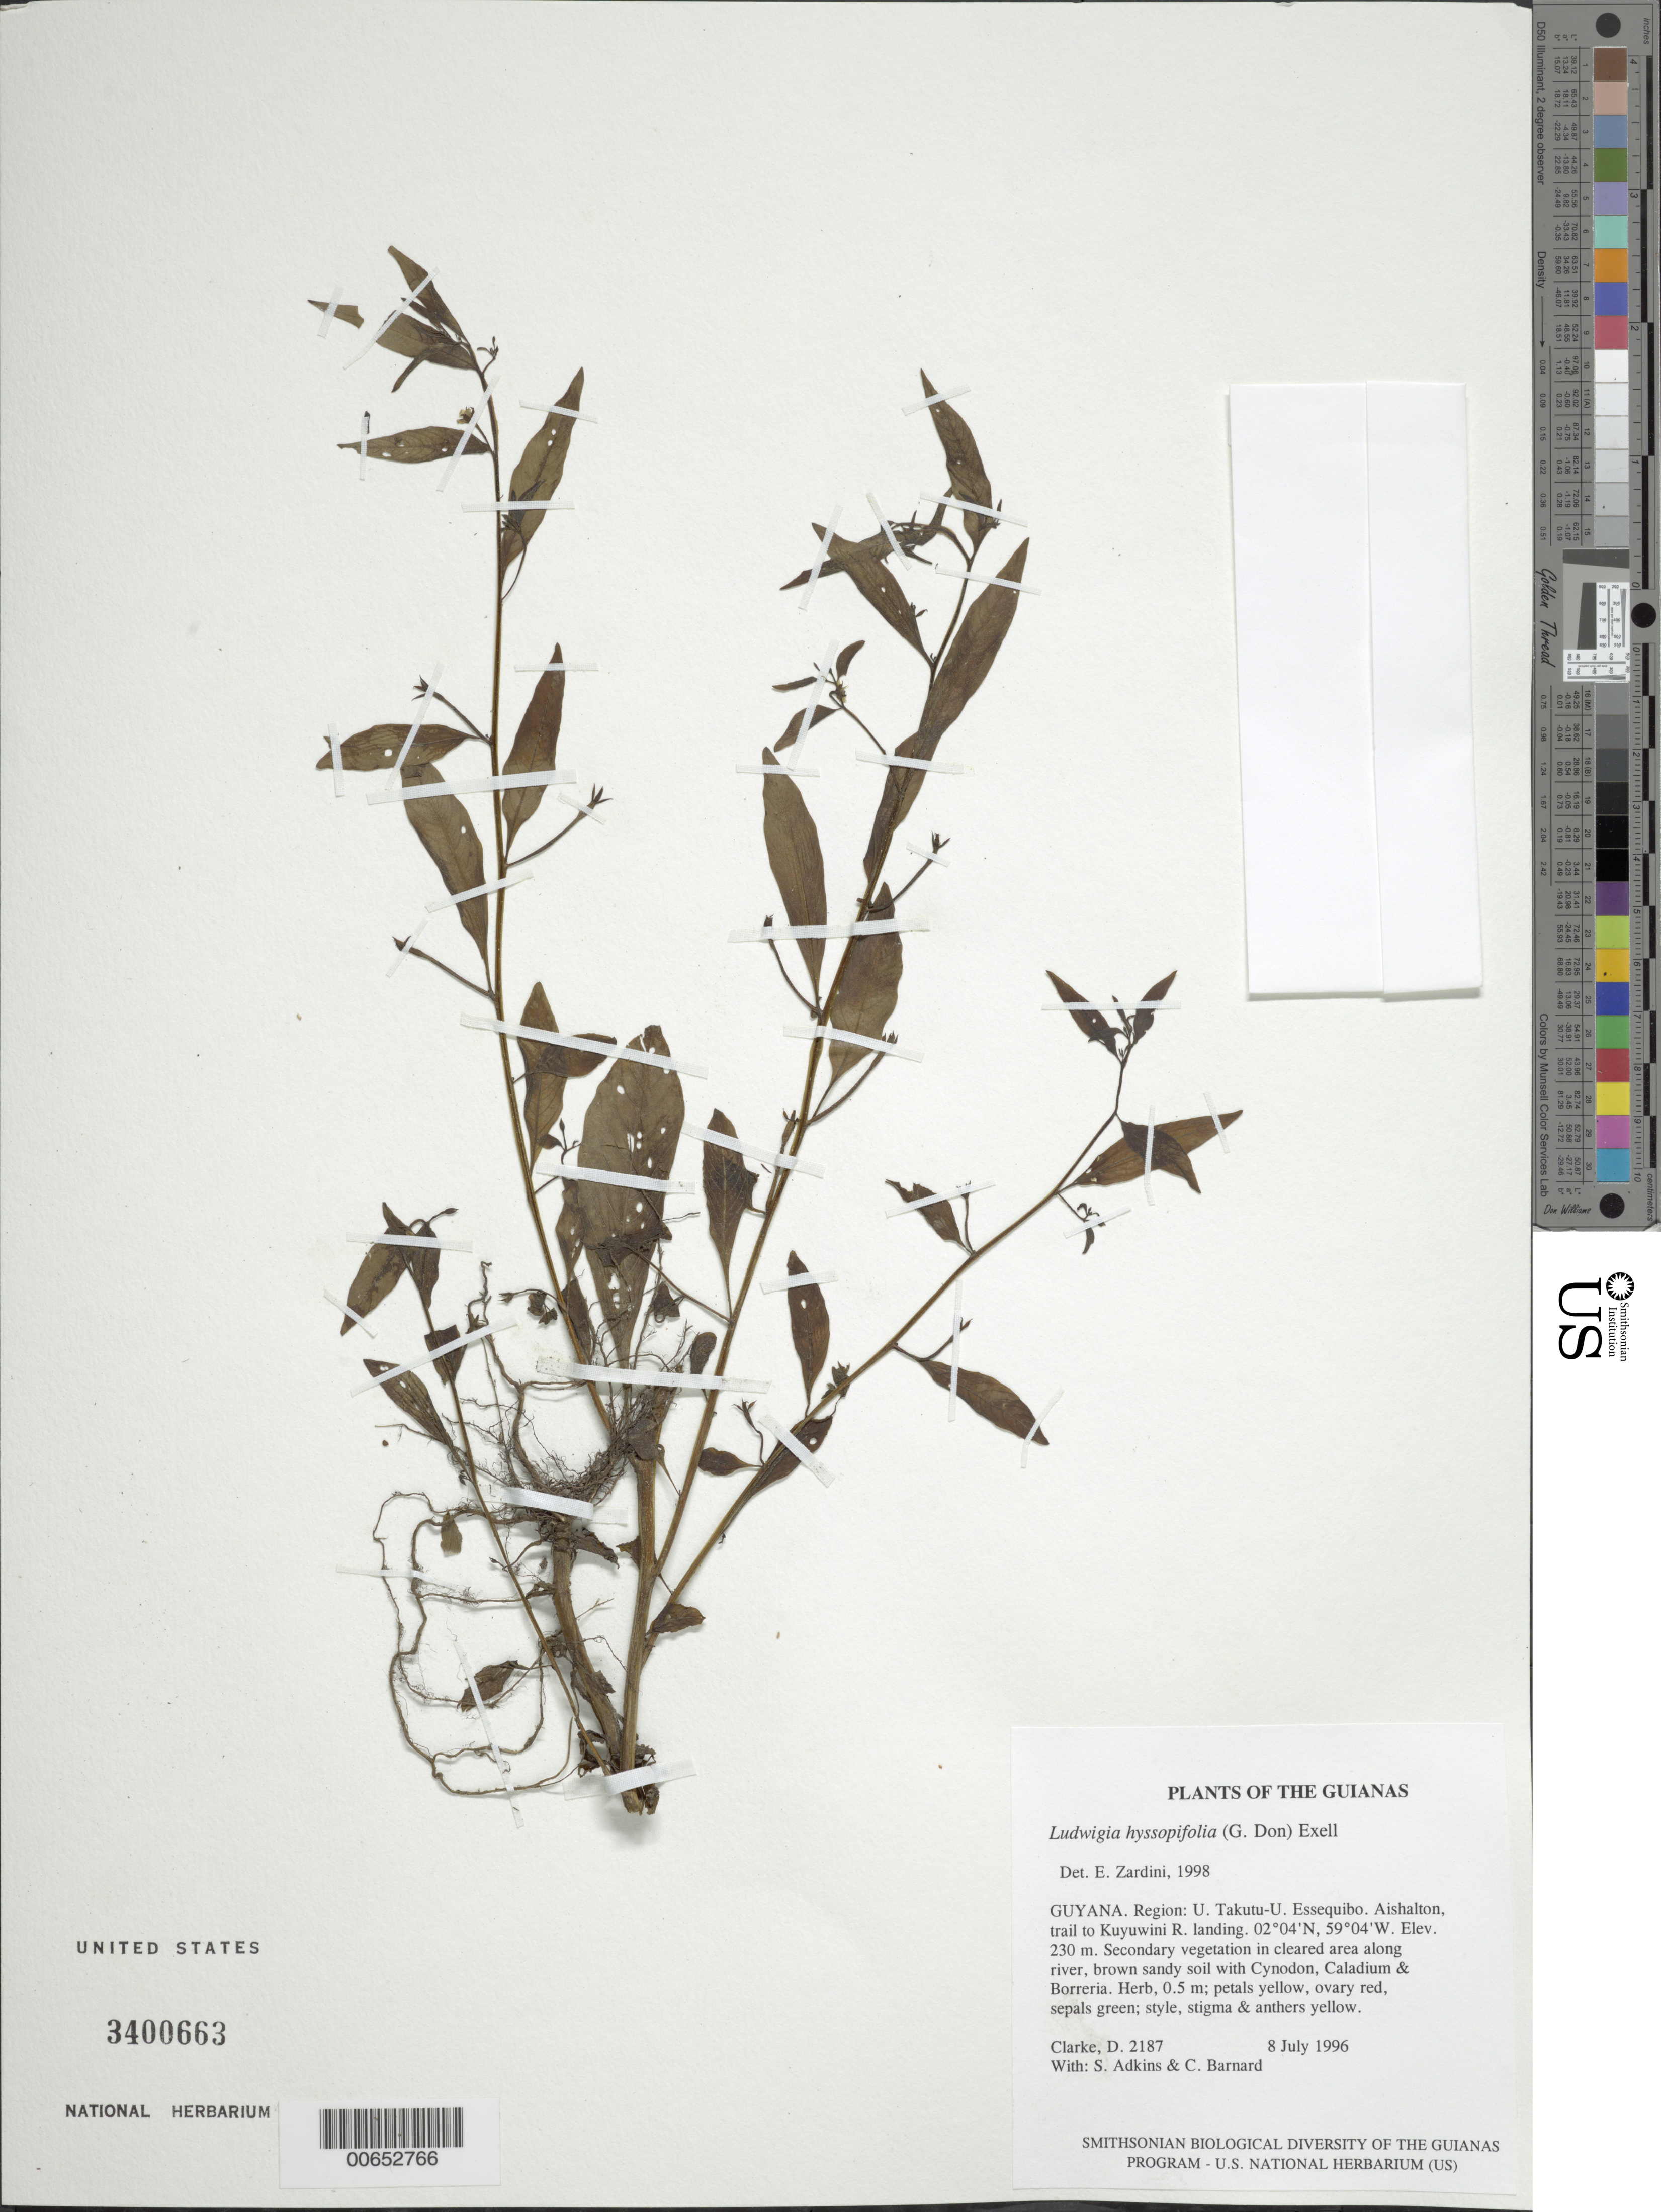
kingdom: Plantae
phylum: Tracheophyta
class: Magnoliopsida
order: Myrtales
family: Onagraceae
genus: Ludwigia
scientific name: Ludwigia hyssopifolia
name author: (G. Don) Exell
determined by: Zardini, E. M.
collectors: H. D. Clarke, S. Adkins & C. Bernard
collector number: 2187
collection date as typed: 8 July 1996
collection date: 1996-07-08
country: Guyana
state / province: U. Takutu-U. Essequibo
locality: Aishalton, trail to Kuyuwini R. landing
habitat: Secondary vegetation in cleared area along river, brown sandy soil with Cynodon, Caladium & Borreria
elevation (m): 230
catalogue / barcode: US 3400663